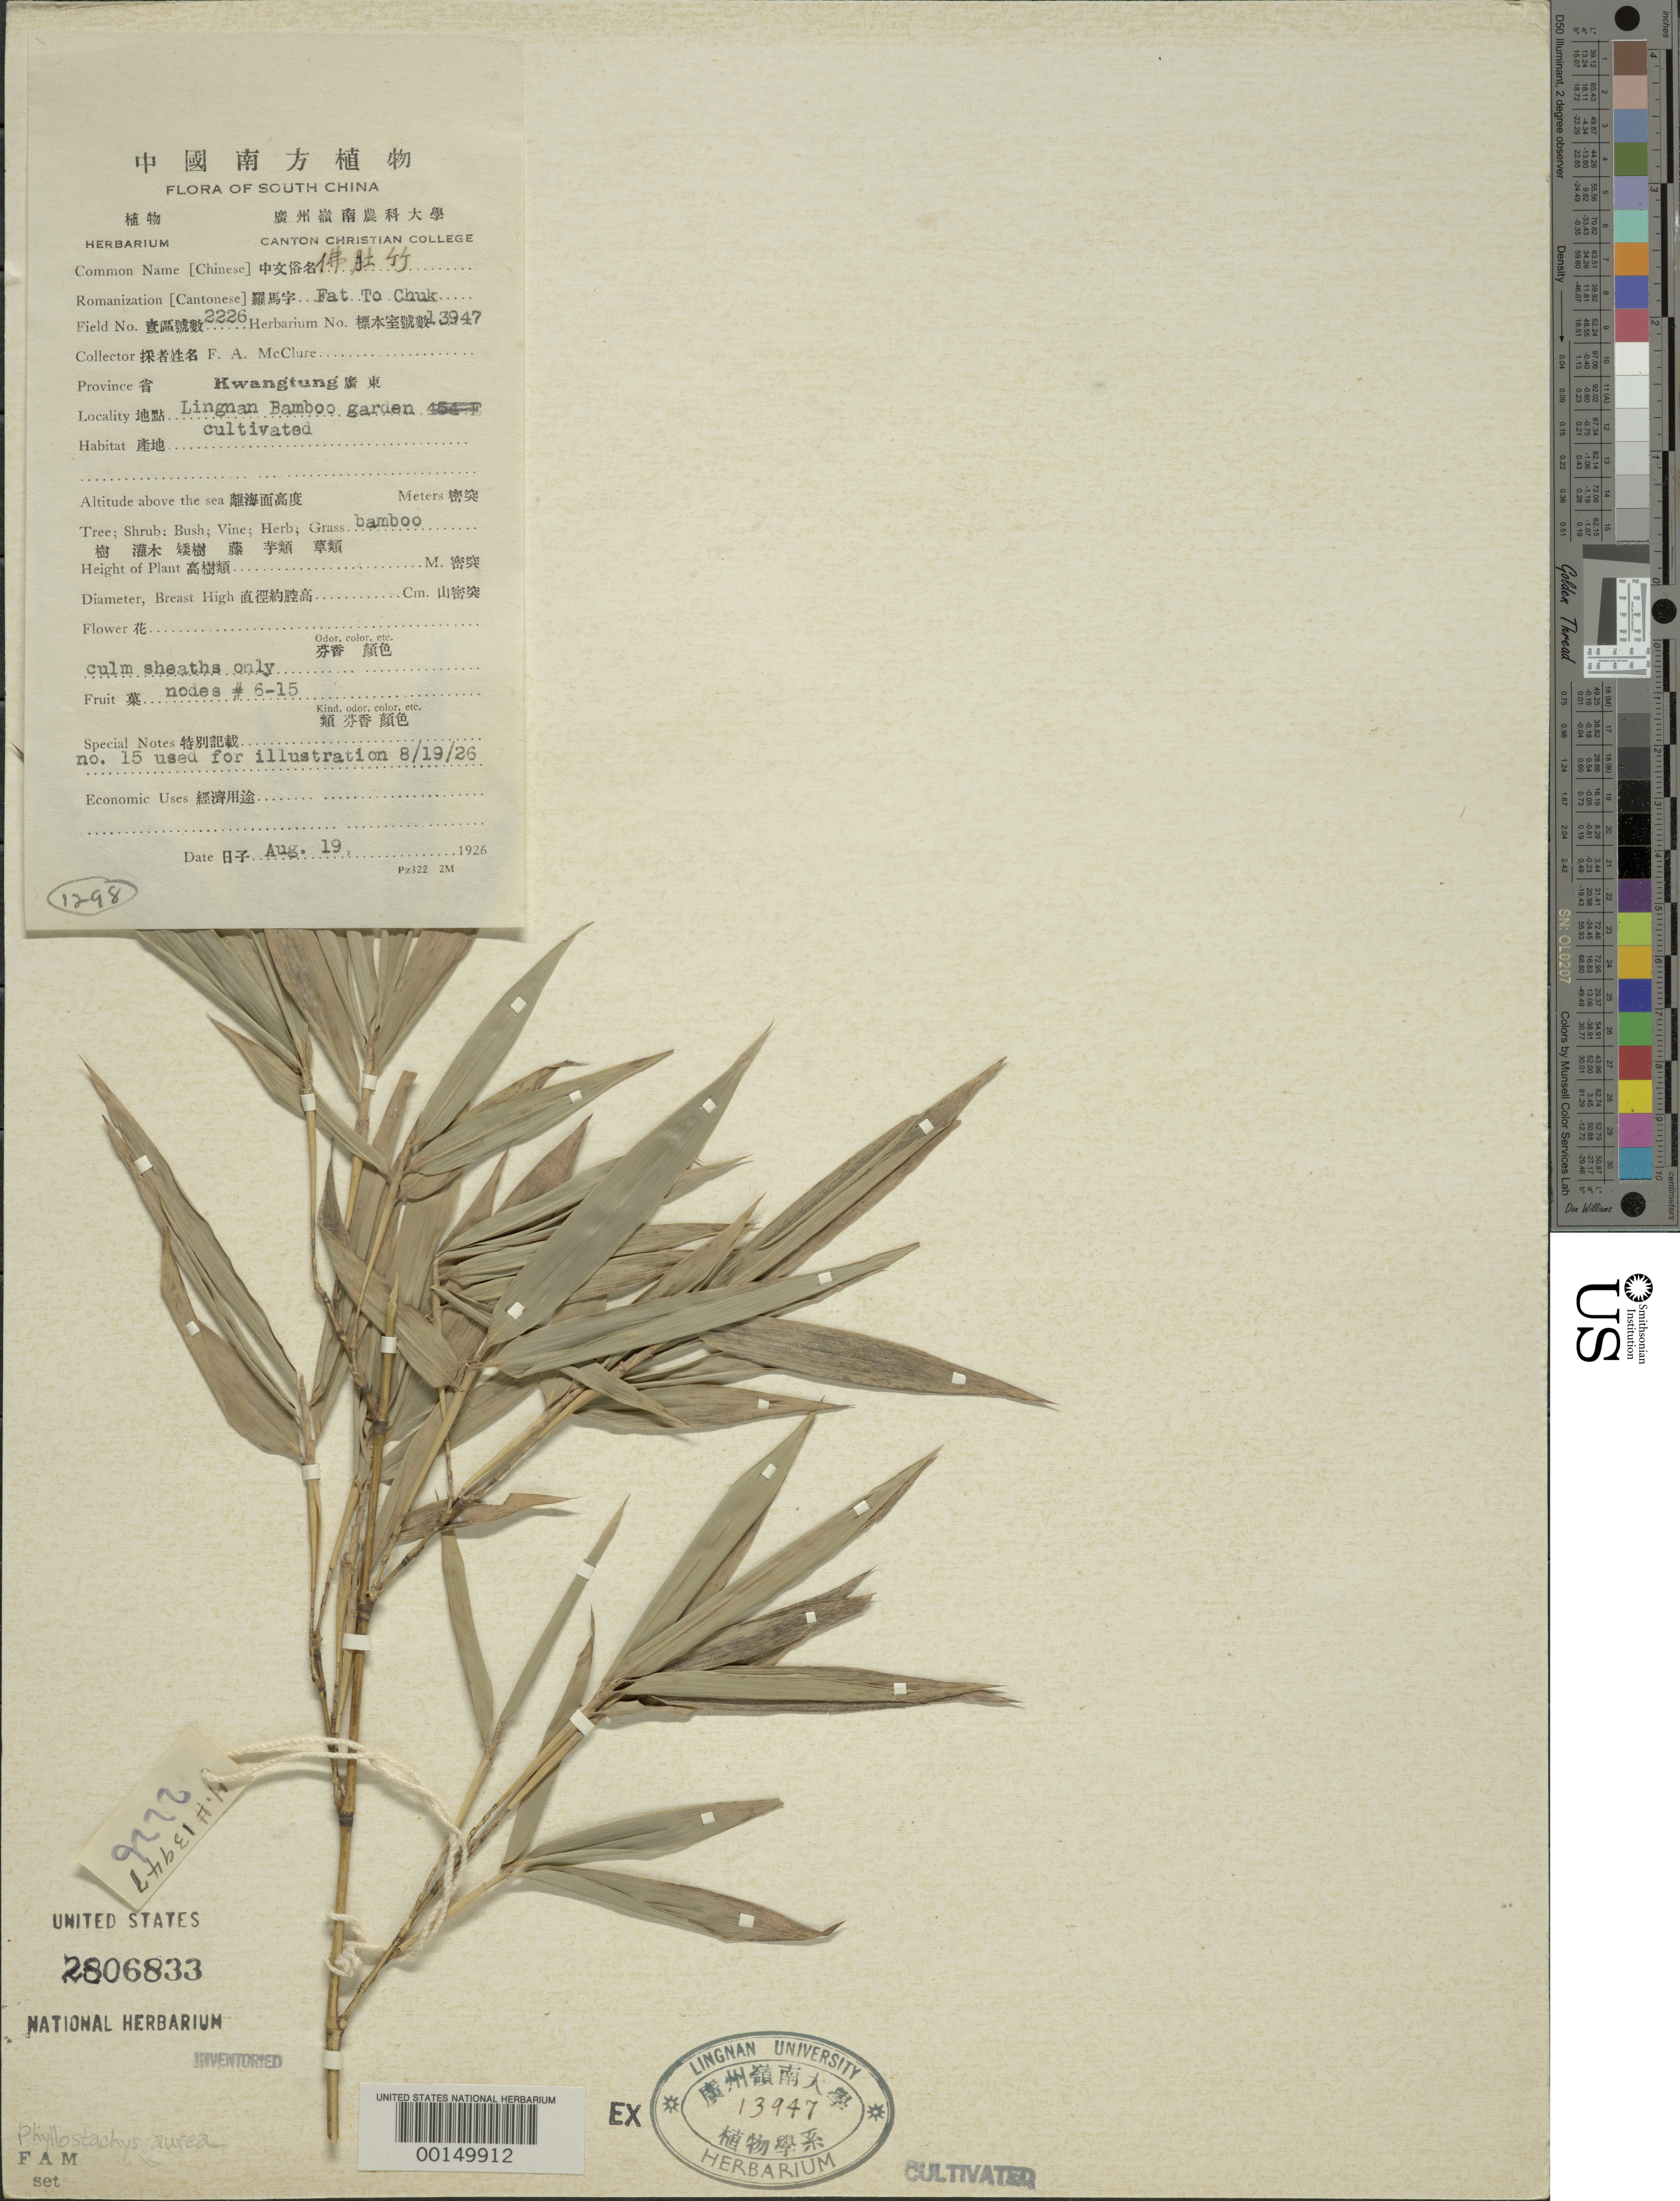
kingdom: Plantae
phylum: Tracheophyta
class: Liliopsida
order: Poales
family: Poaceae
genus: Phyllostachys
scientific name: Phyllostachys aurea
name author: Rivière & C. Rivière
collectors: F. A. McClure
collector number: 2226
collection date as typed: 19 Aug 1926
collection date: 1926-08-19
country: China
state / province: Guangdong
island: Honam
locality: Lingnan bamboo garden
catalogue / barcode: US 2806833